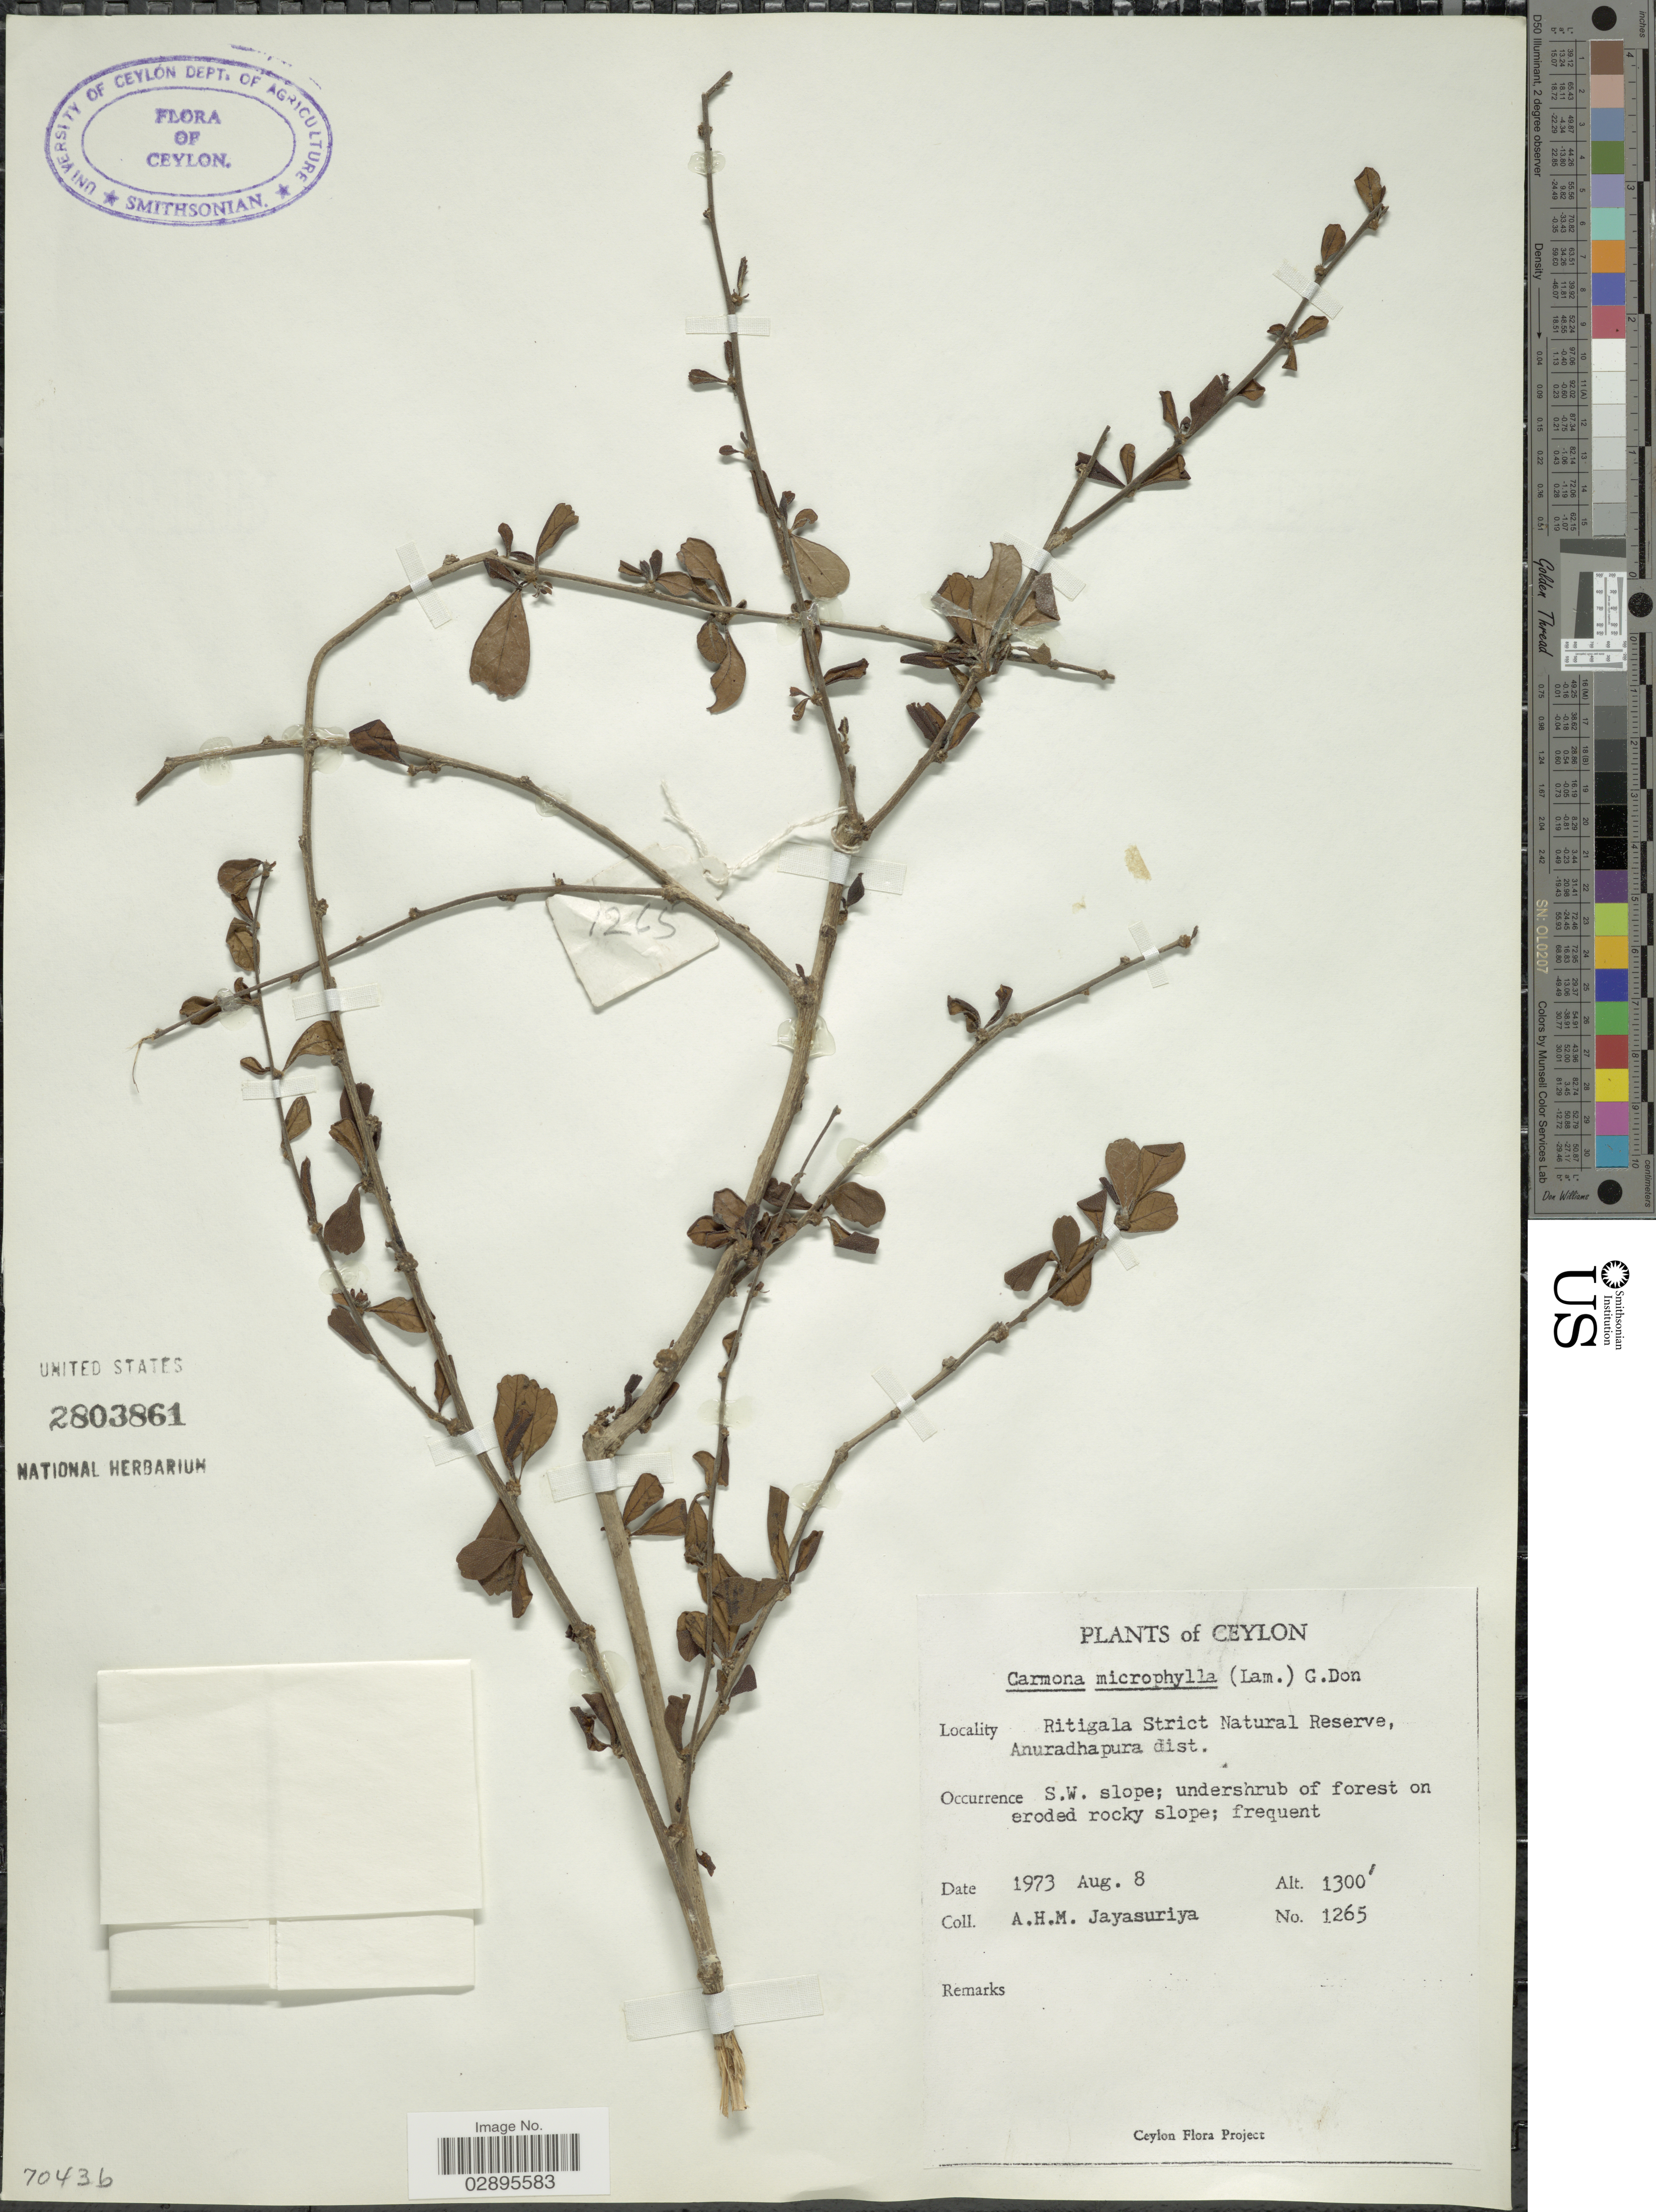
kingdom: Plantae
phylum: Tracheophyta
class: Magnoliopsida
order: Boraginales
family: Ehretiaceae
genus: Ehretia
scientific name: Ehretia microphylla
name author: Lam.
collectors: A. H. Jayasuriya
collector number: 1265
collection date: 1973-08-08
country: Sri Lanka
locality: Ceylon. Ritigala Strict Natural Reserve, Anuradhapaura dist. S.W. lope.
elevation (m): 396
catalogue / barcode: US 2803861